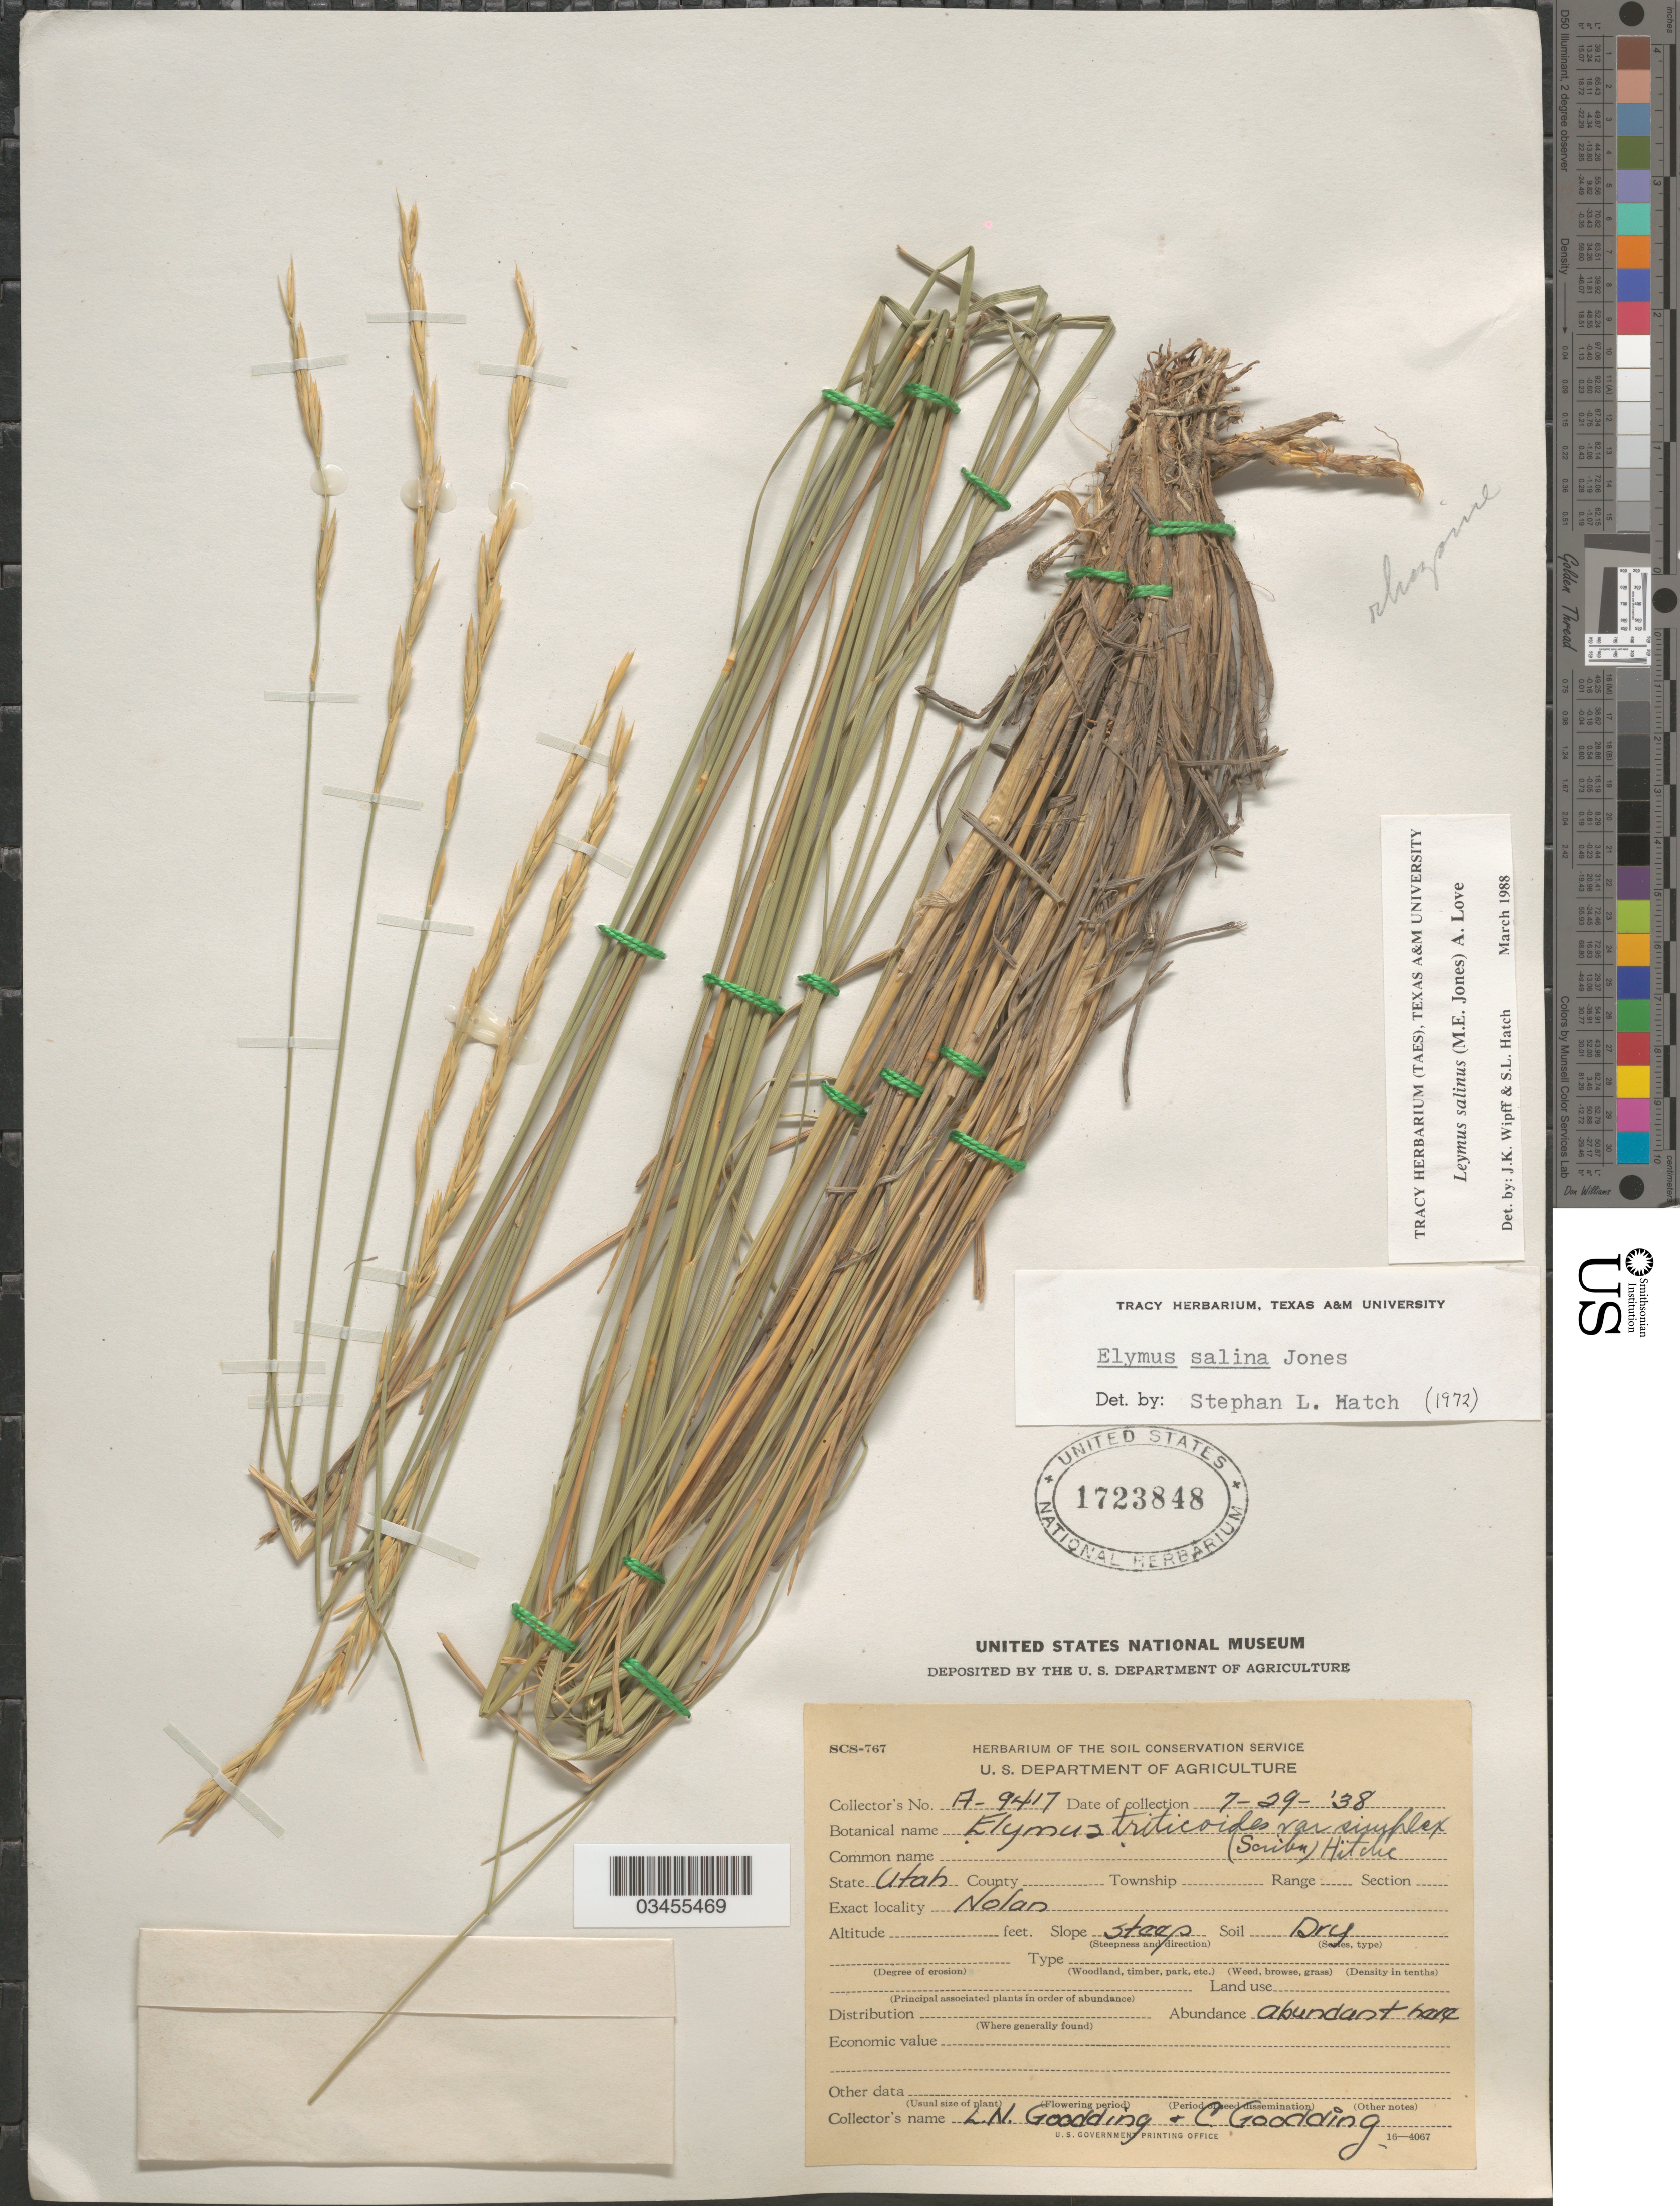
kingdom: Plantae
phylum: Tracheophyta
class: Liliopsida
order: Poales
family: Poaceae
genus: Leymus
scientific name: Leymus salina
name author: (M.E. Jones) Á. Löve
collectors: L. N. Goodding & C. Goodding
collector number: A-9417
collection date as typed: Transcribed d/m/y: 29/7/38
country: United States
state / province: Utah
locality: Nolan.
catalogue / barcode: US 1723848